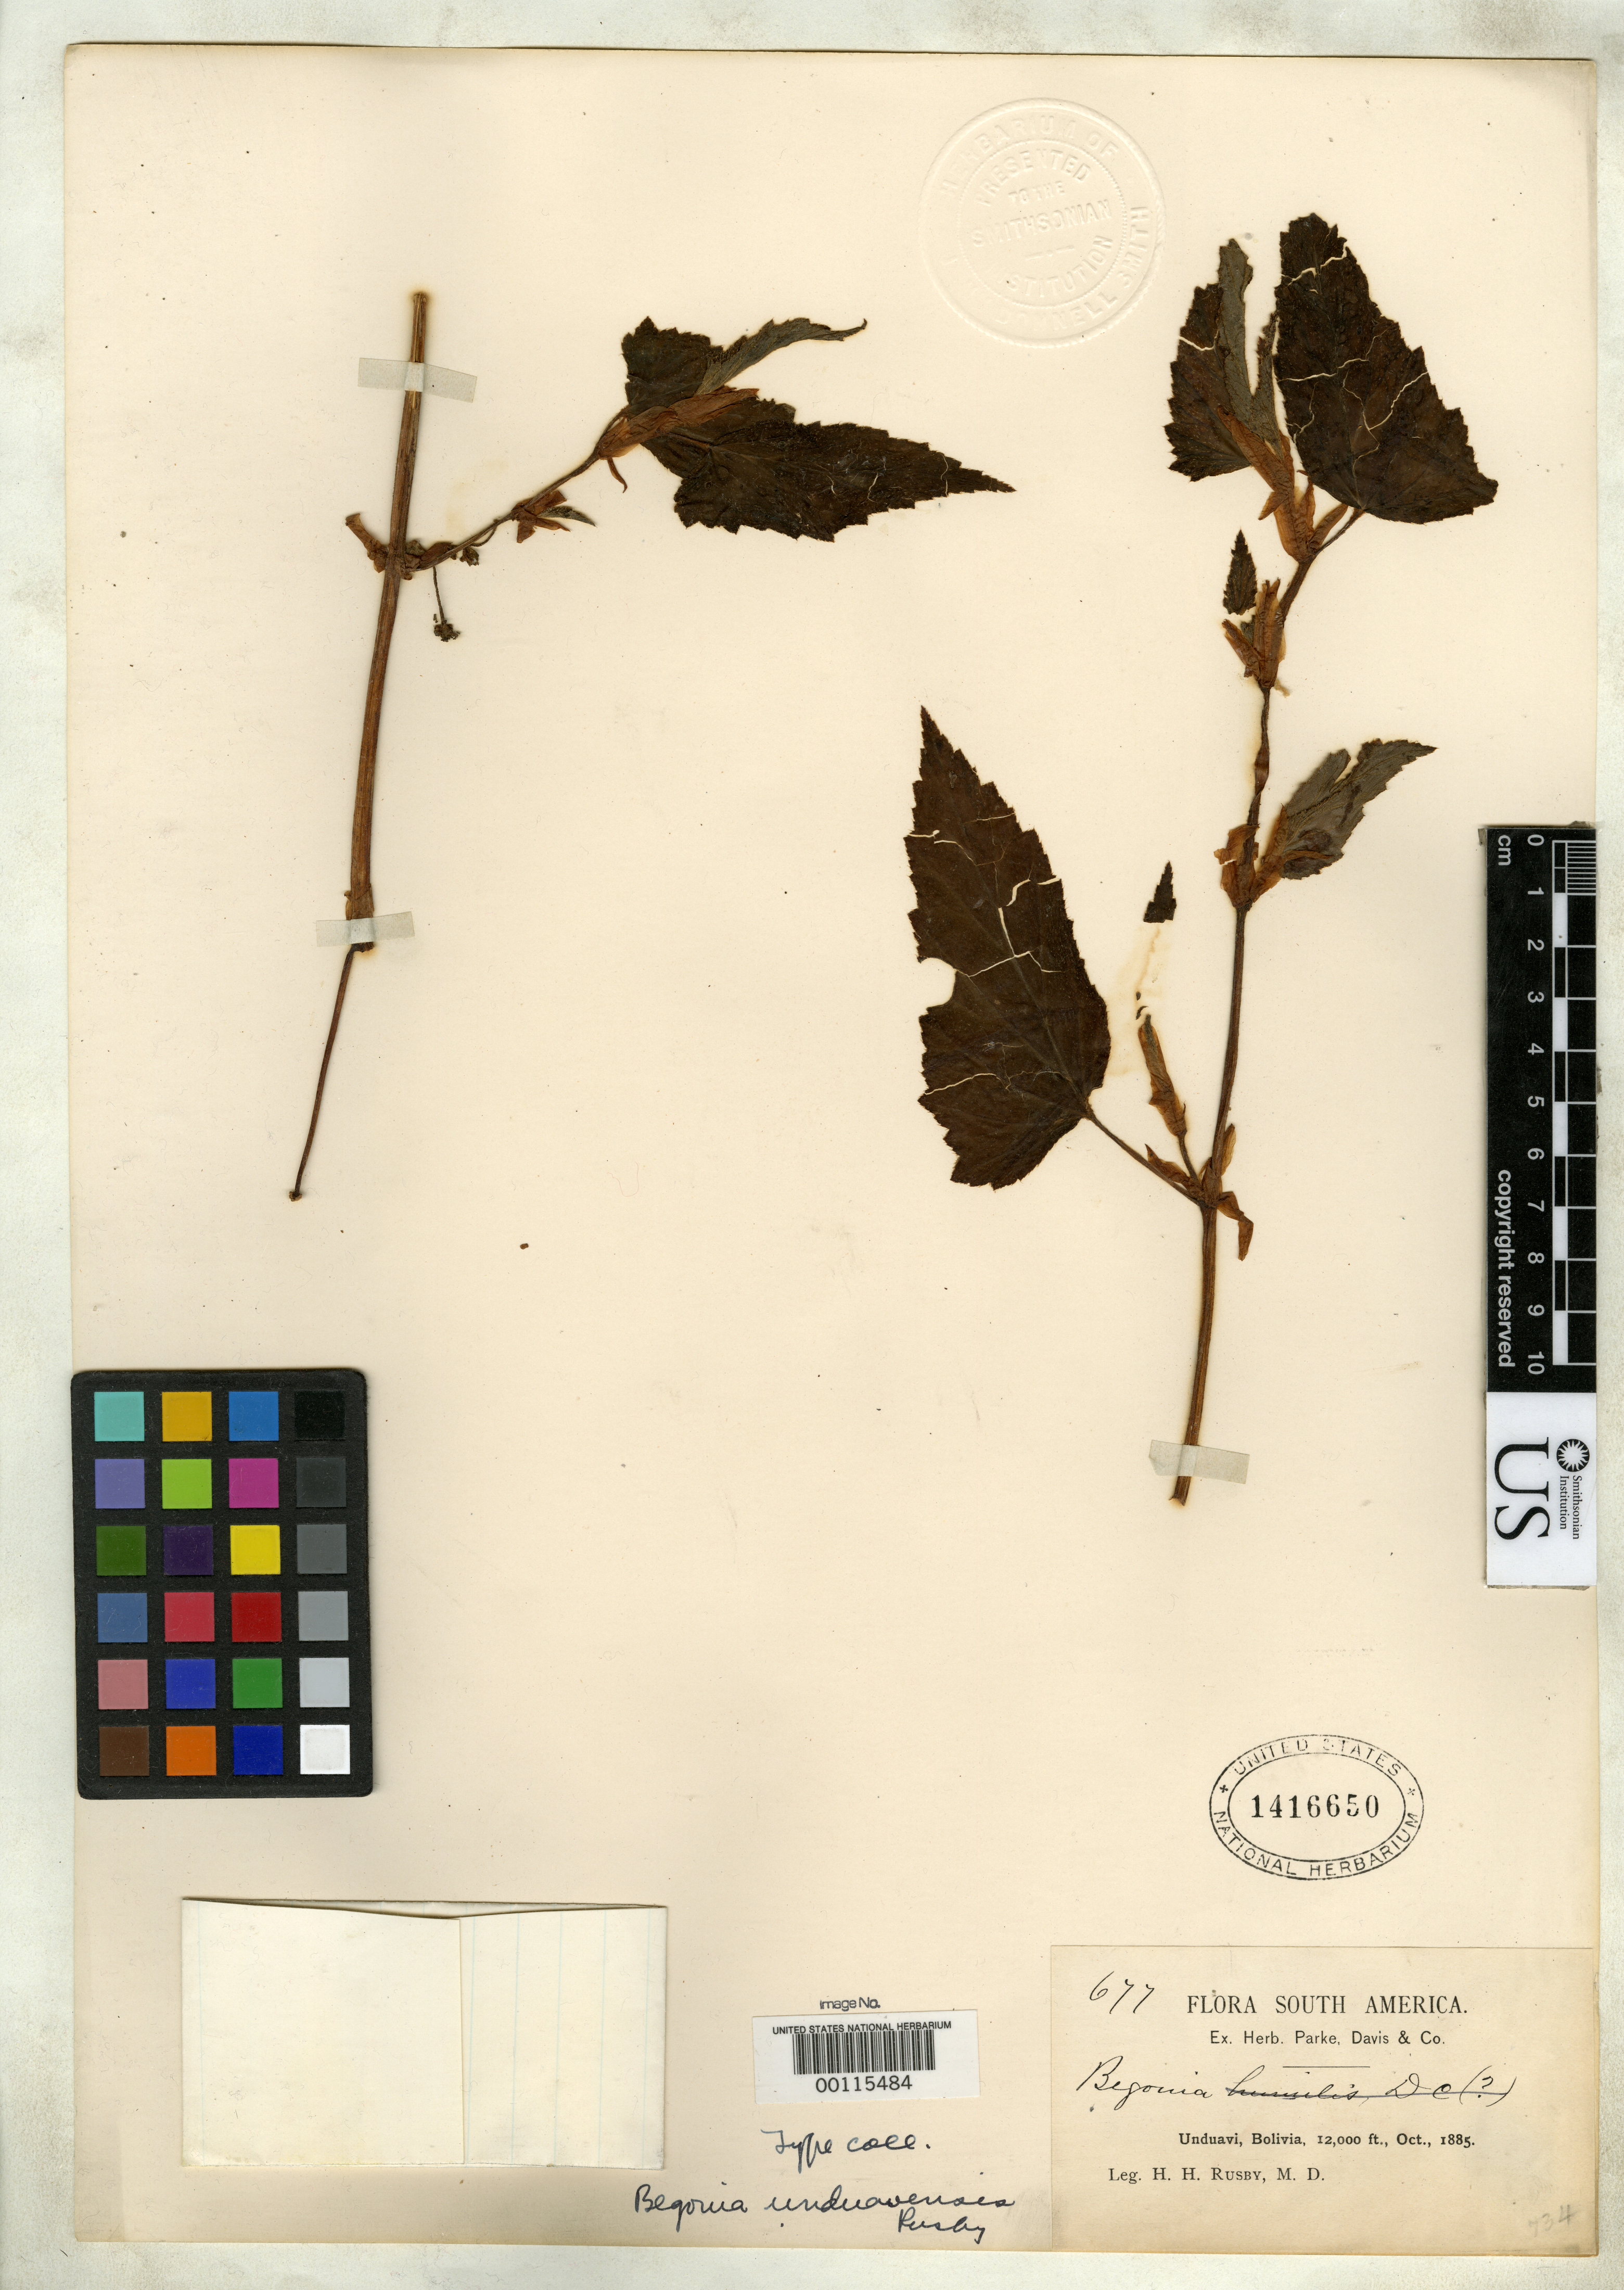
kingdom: Plantae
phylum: Tracheophyta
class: Magnoliopsida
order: Cucurbitales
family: Begoniaceae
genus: Begonia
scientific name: Begonia unduavensis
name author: Rusby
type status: Isotype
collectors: H. H. Rusby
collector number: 677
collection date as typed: Oct 1885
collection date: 1885-10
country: Bolivia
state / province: La Paz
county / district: Nor Yungas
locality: Unduavi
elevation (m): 2438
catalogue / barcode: US 1416650